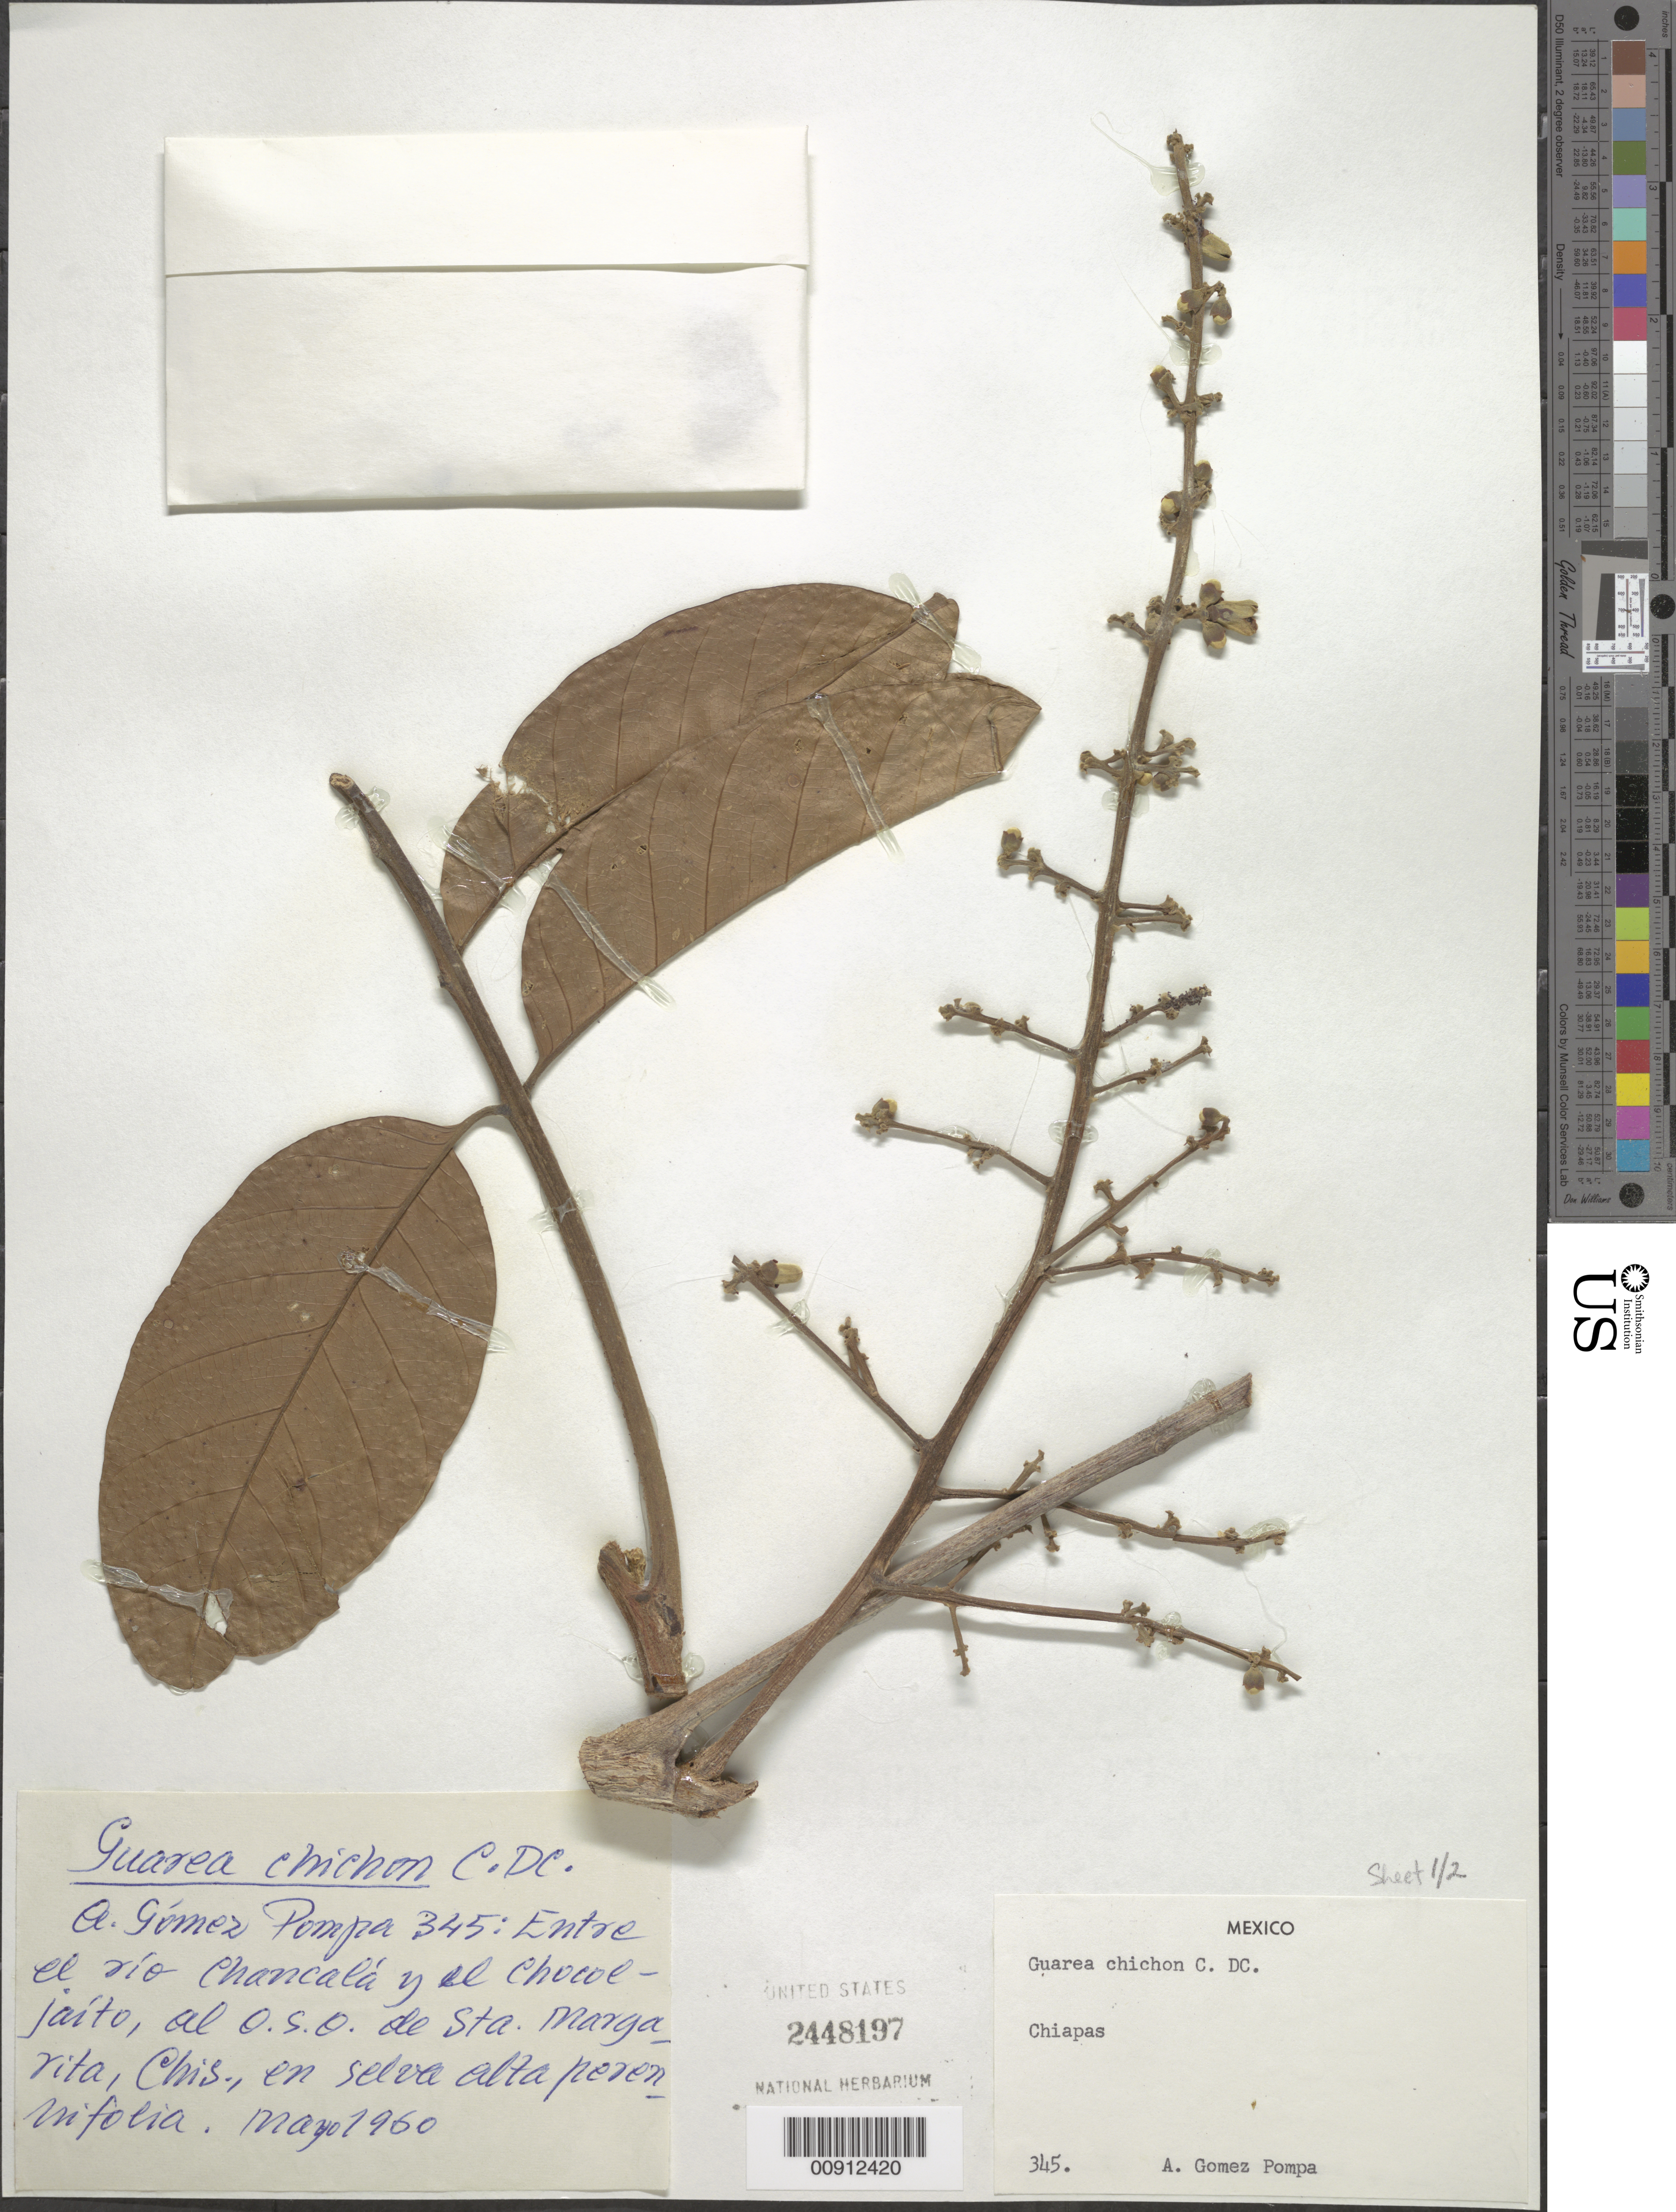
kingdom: Plantae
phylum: Tracheophyta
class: Magnoliopsida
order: Sapindales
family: Meliaceae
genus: Guarea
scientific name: Guarea chichon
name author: C. DC.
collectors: A. Gómez Pompa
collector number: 345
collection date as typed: May 1960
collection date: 1960-05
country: Mexico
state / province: Chiapas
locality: Entre el Río Chancalá y el Chocoljaíto, al O.S.O. de Sta. Margarita, Chiapas.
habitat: En selva alta perennifolia.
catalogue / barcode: US 2448197